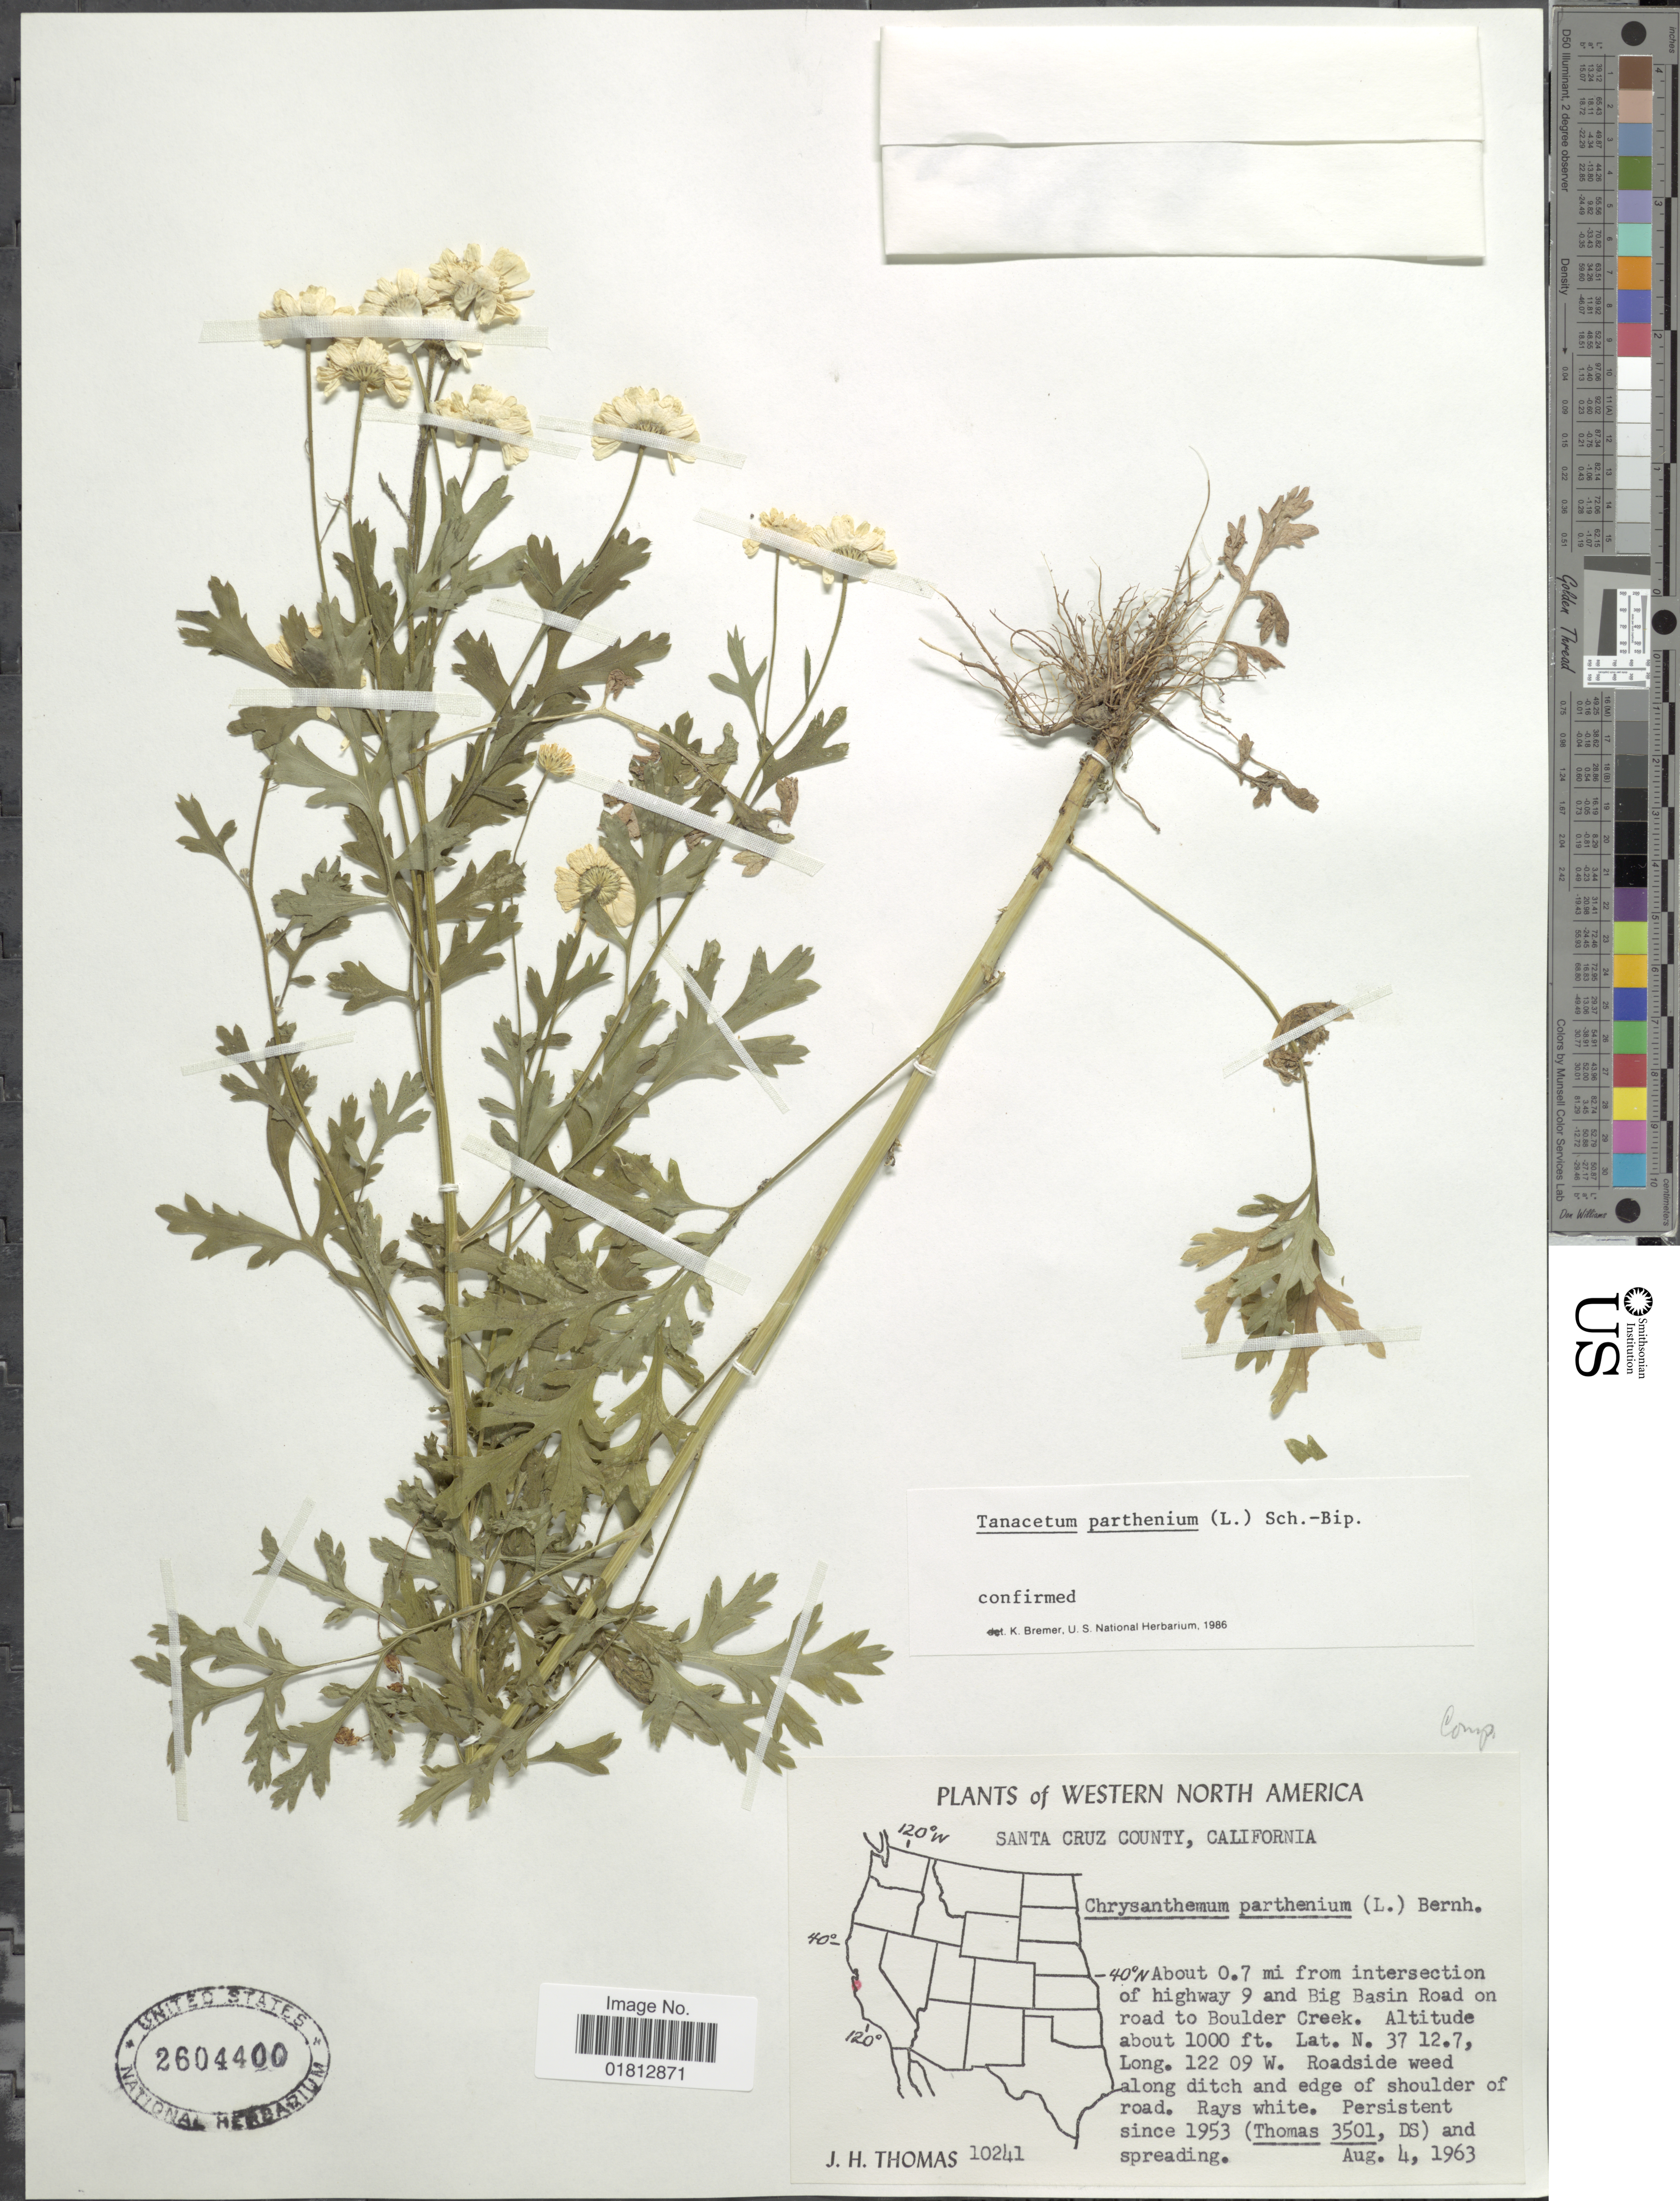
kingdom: Plantae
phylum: Tracheophyta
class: Magnoliopsida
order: Asterales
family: Asteraceae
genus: Tanacetum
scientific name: Tanacetum parthenium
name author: (L.) Sch. Bip.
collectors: J. H. Thomas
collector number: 10241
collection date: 1963-08-04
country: United States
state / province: California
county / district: Santa Cruz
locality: Santa Cruz County, about 0.7 mi from intersection of highway 9 and Big Basin Road on road to Boulder Creek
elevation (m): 305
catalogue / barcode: US 2604400